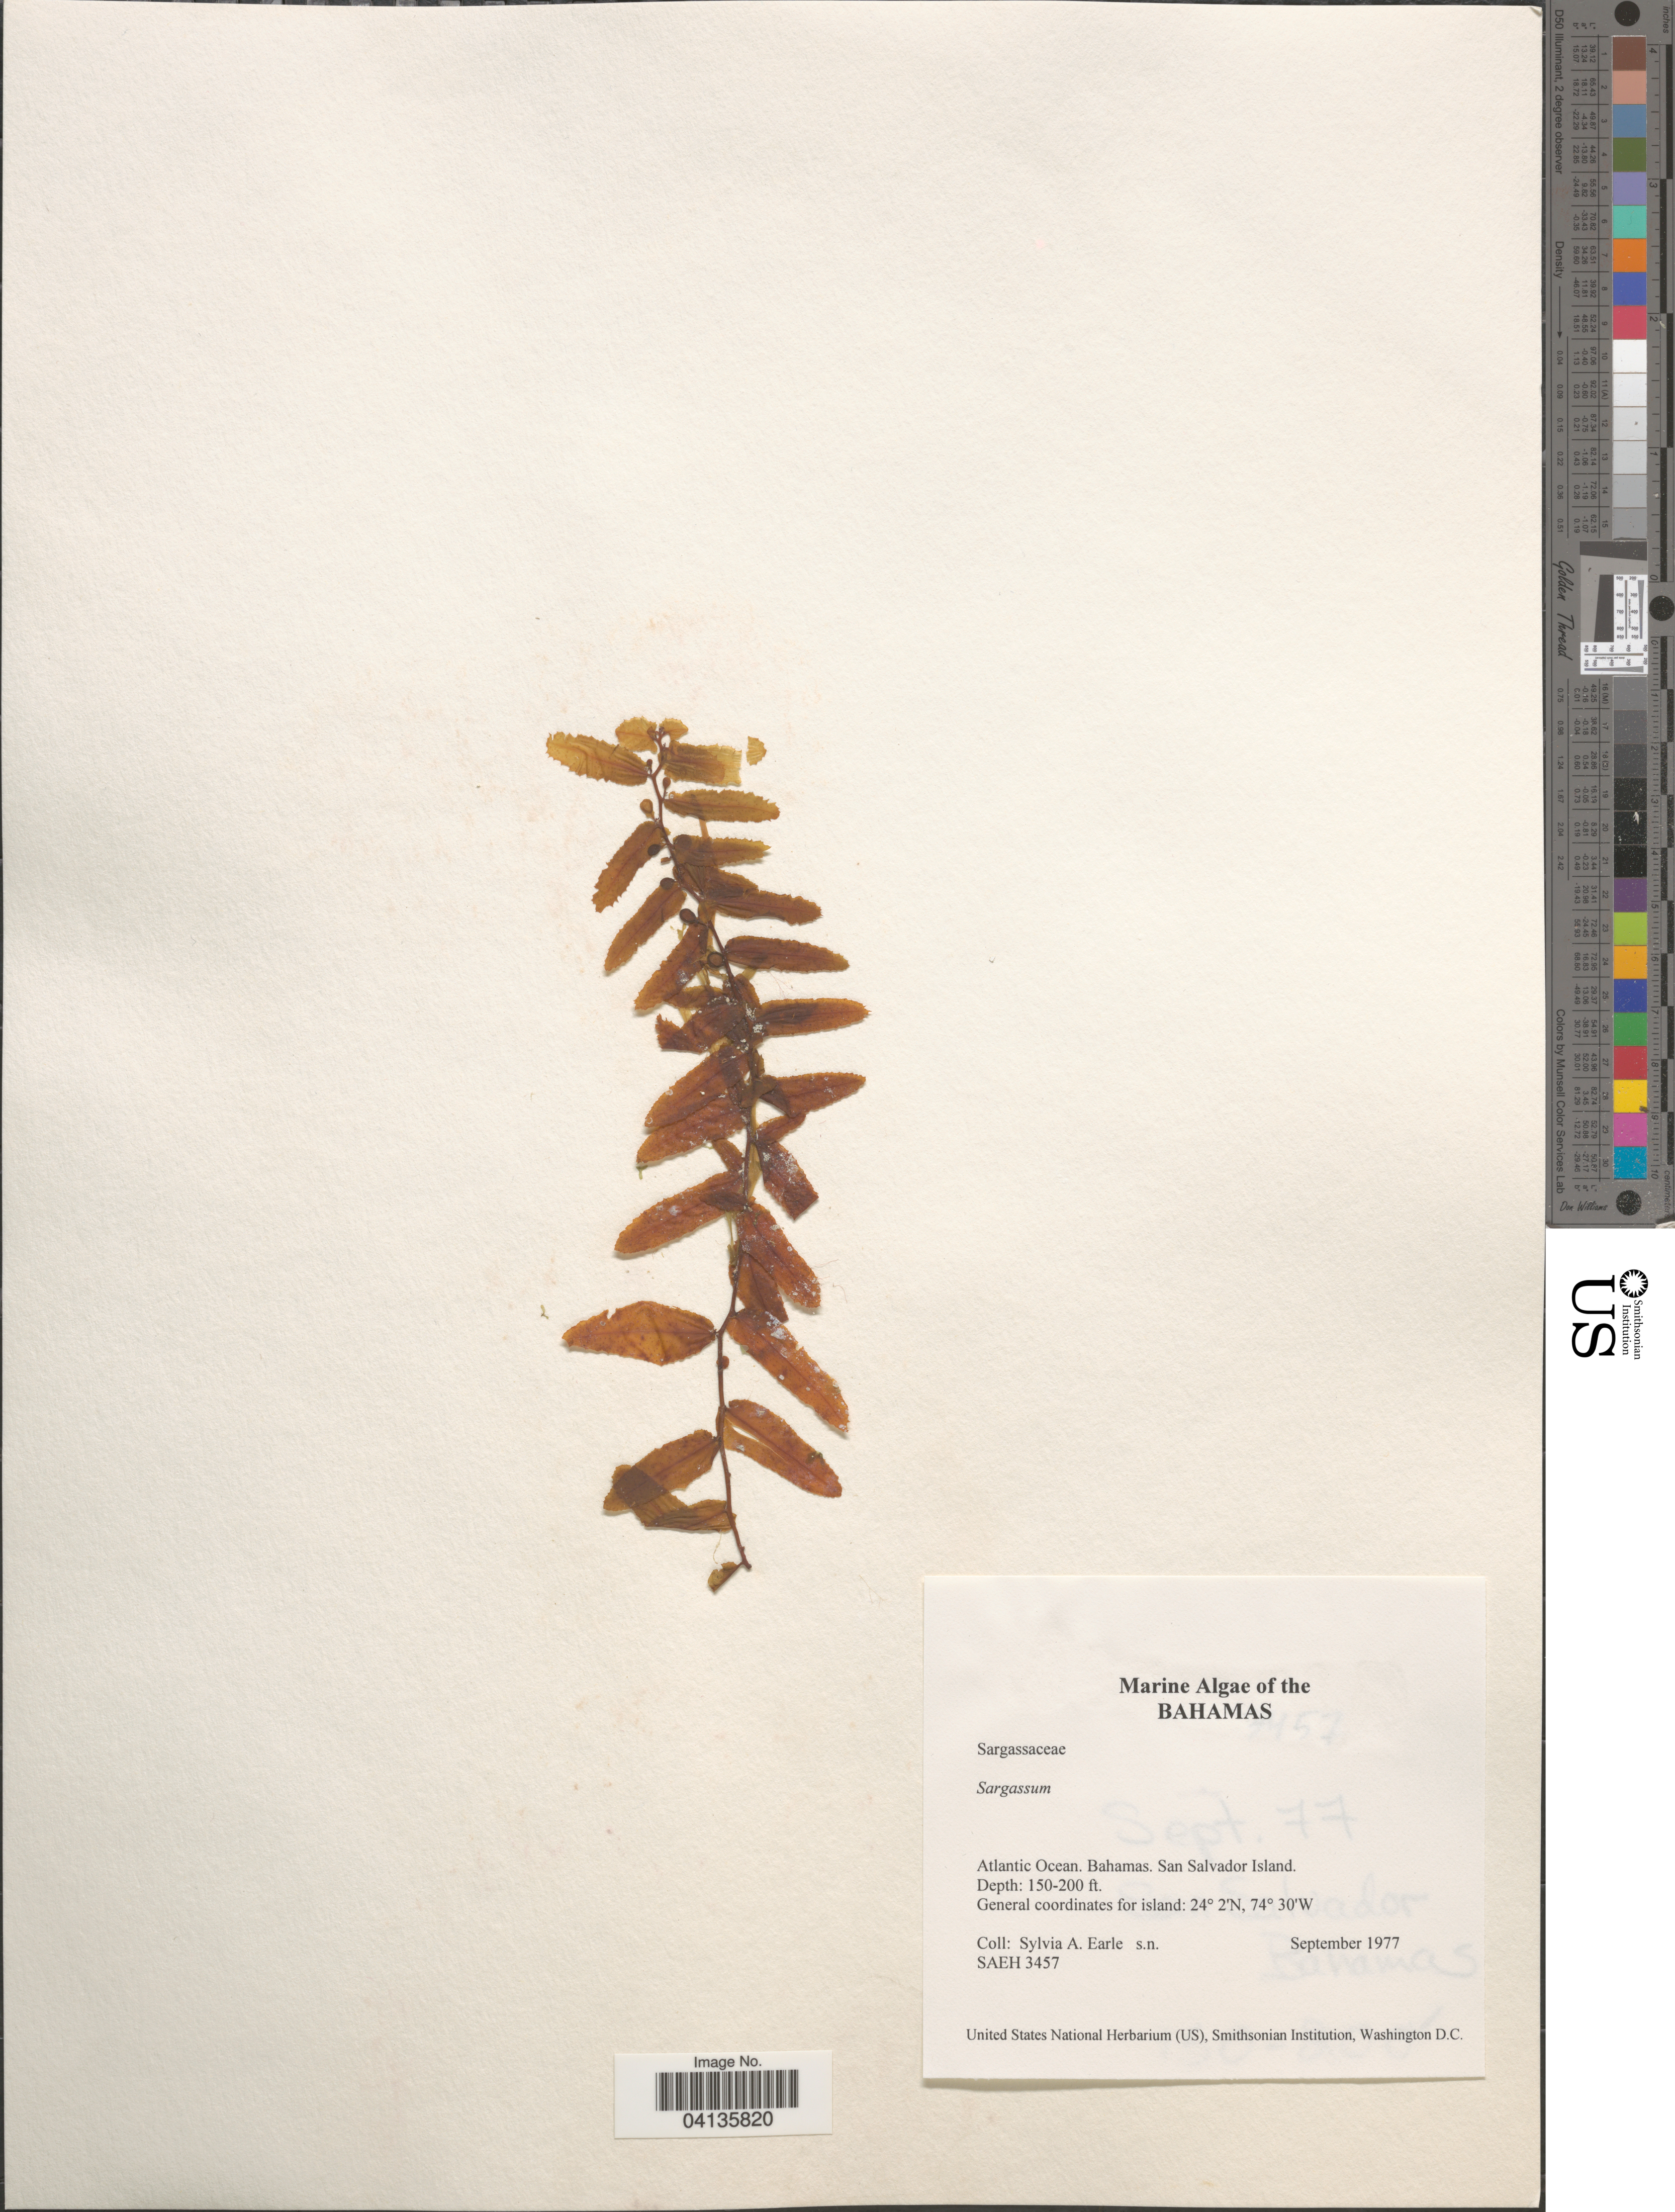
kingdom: Chromista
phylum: Ochrophyta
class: Phaeophyceae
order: Fucales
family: Sargassaceae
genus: Sargassum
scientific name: Sargassum sp.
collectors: S. A. Earle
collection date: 1977-09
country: Bahamas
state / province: San Salvador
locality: Atlantic Ocean. San Salvador Island.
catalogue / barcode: US 238673